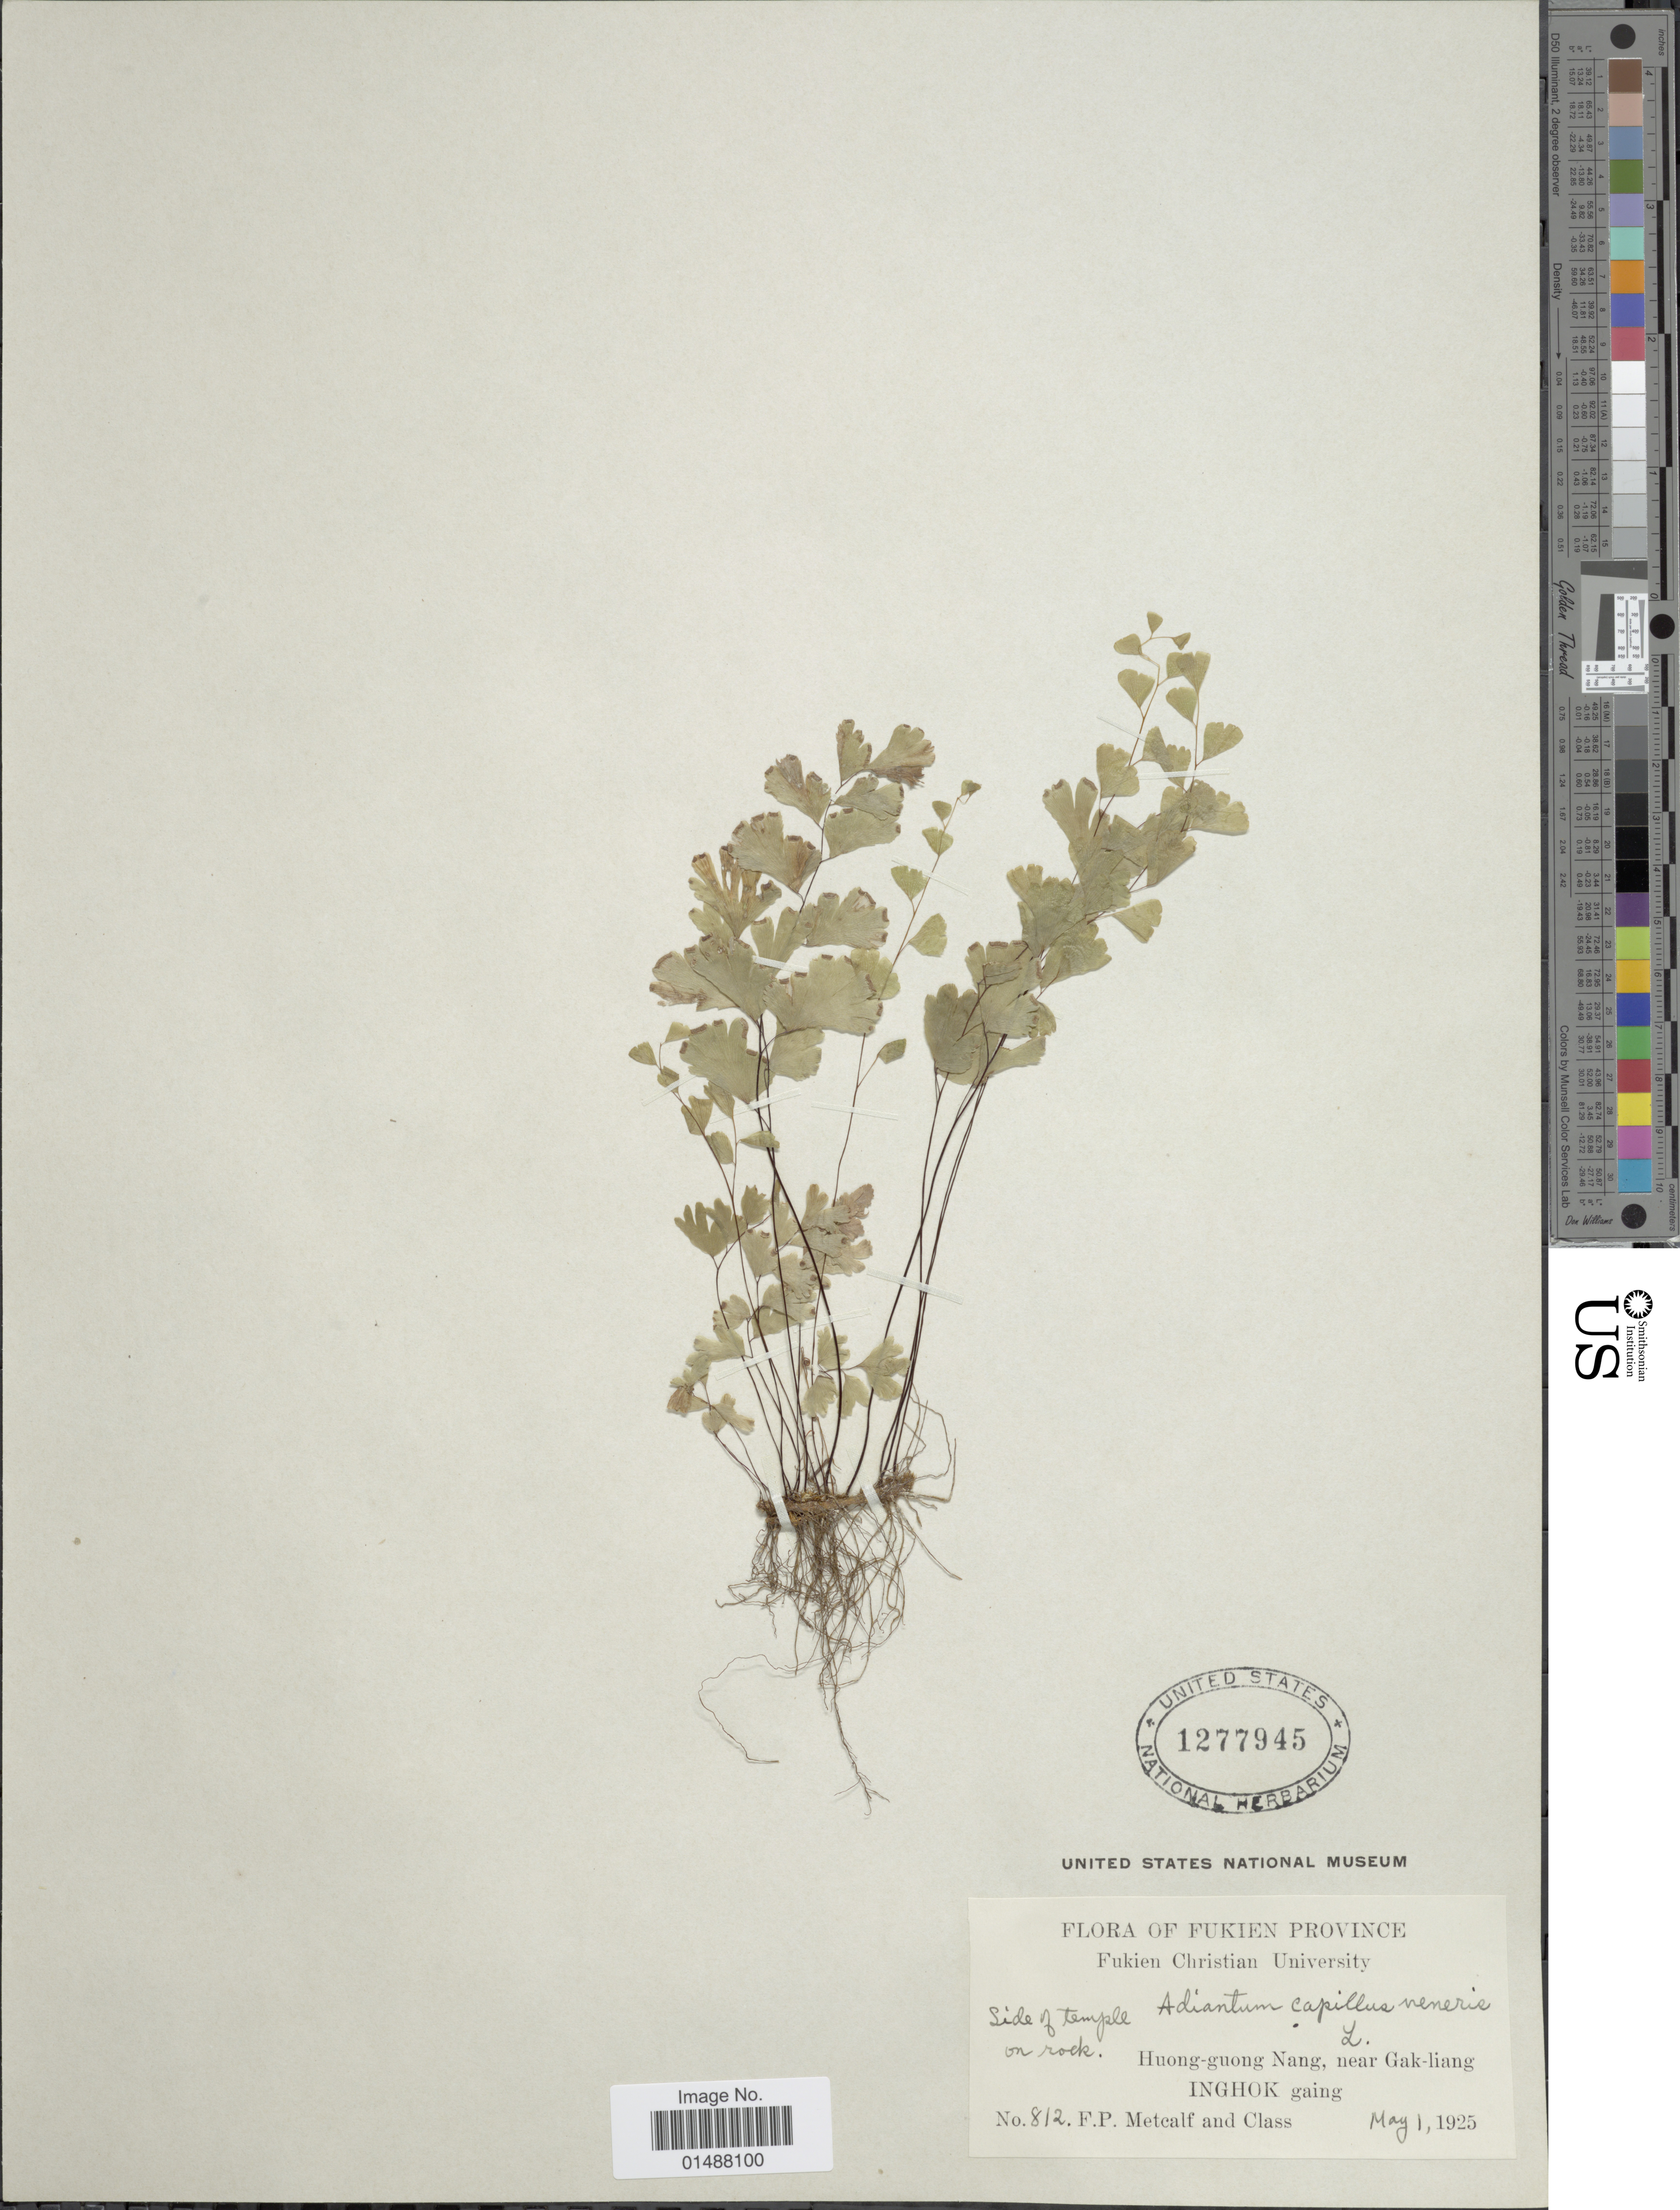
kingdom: Plantae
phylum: Tracheophyta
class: Polypodiopsida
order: Polypodiales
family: Pteridaceae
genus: Adiantum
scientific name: Adiantum capillus-veneris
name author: L.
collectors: F. Metcalf & Class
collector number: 812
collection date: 1925-05-01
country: China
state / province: Fujian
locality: Fukien Province, Huong-guong Nang, near Gak-liang INGHOK gaing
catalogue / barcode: US 1277945